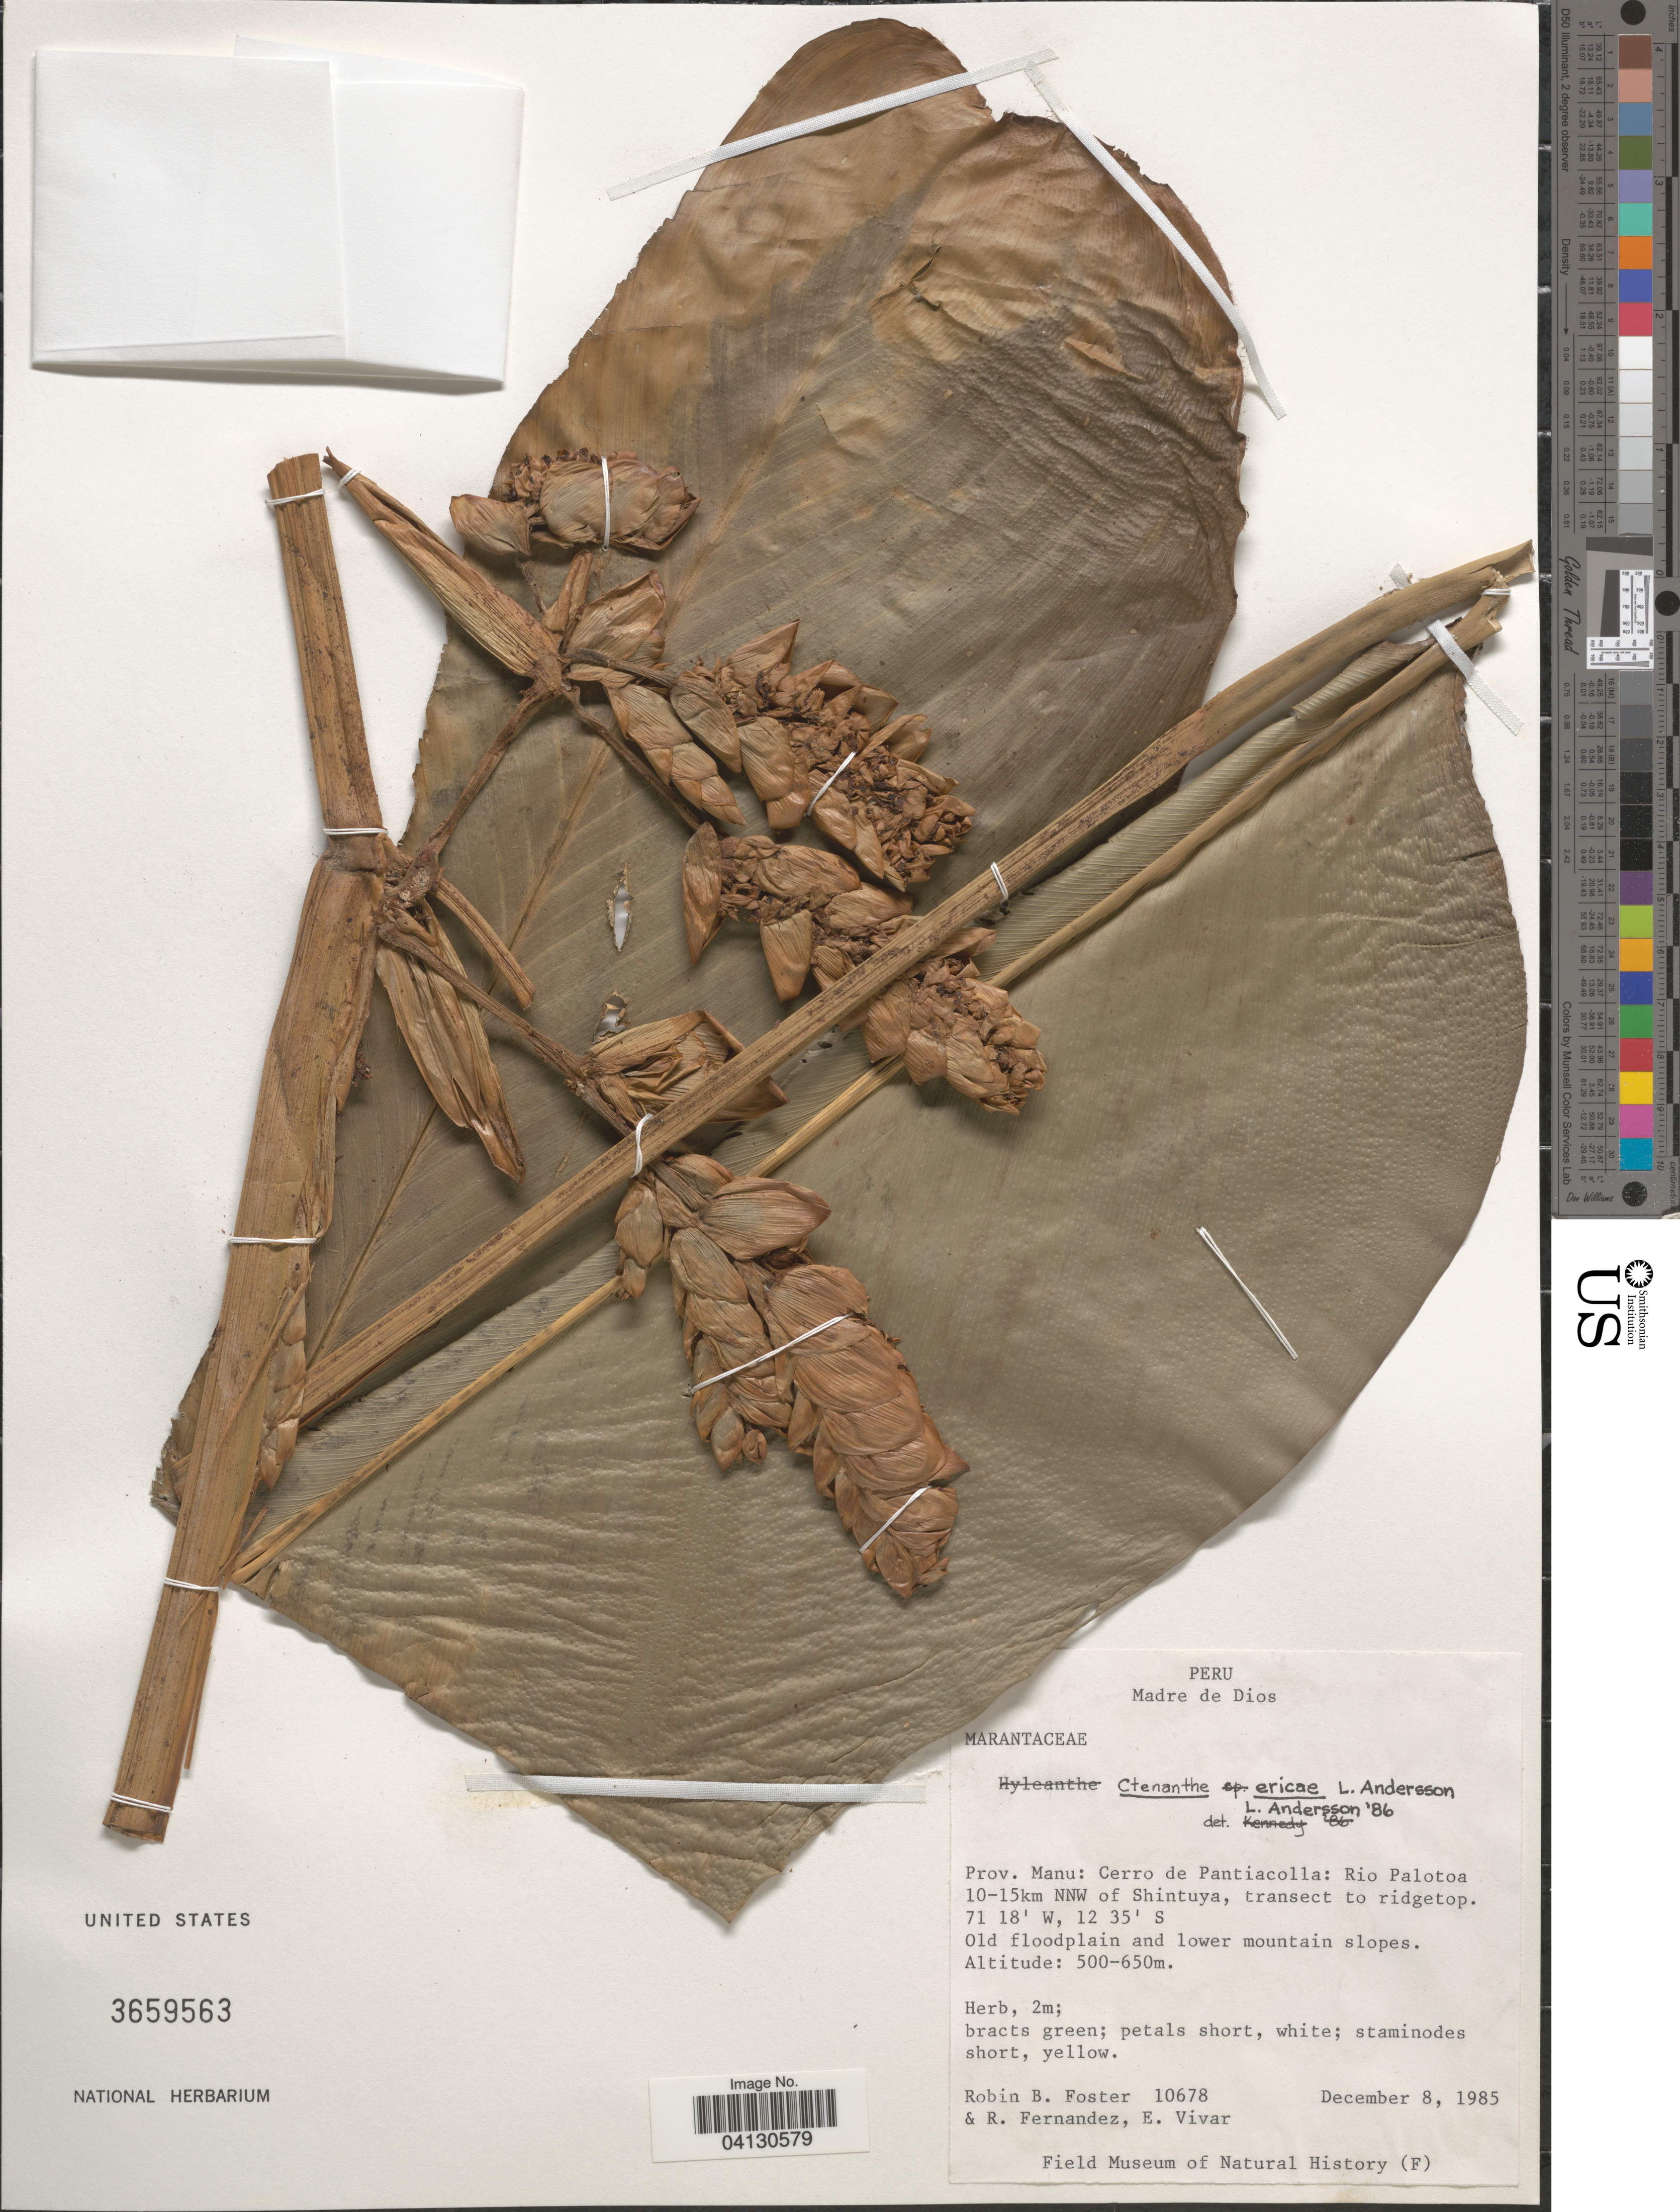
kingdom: Plantae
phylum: Tracheophyta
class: Liliopsida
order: Zingiberales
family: Marantaceae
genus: Ctenanthe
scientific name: Ctenanthe ericae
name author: L. Andersson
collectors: R. B. Foster, R. Fernandez & E. Vivar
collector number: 10678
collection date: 1985-12-08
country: Peru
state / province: Madre de Dios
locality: Prov. Manu: Cerro de Pantiacolla: Rio Palotoa 10-15km NNW of Shintuya, transect to ridgetop.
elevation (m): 500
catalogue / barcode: US 3659563